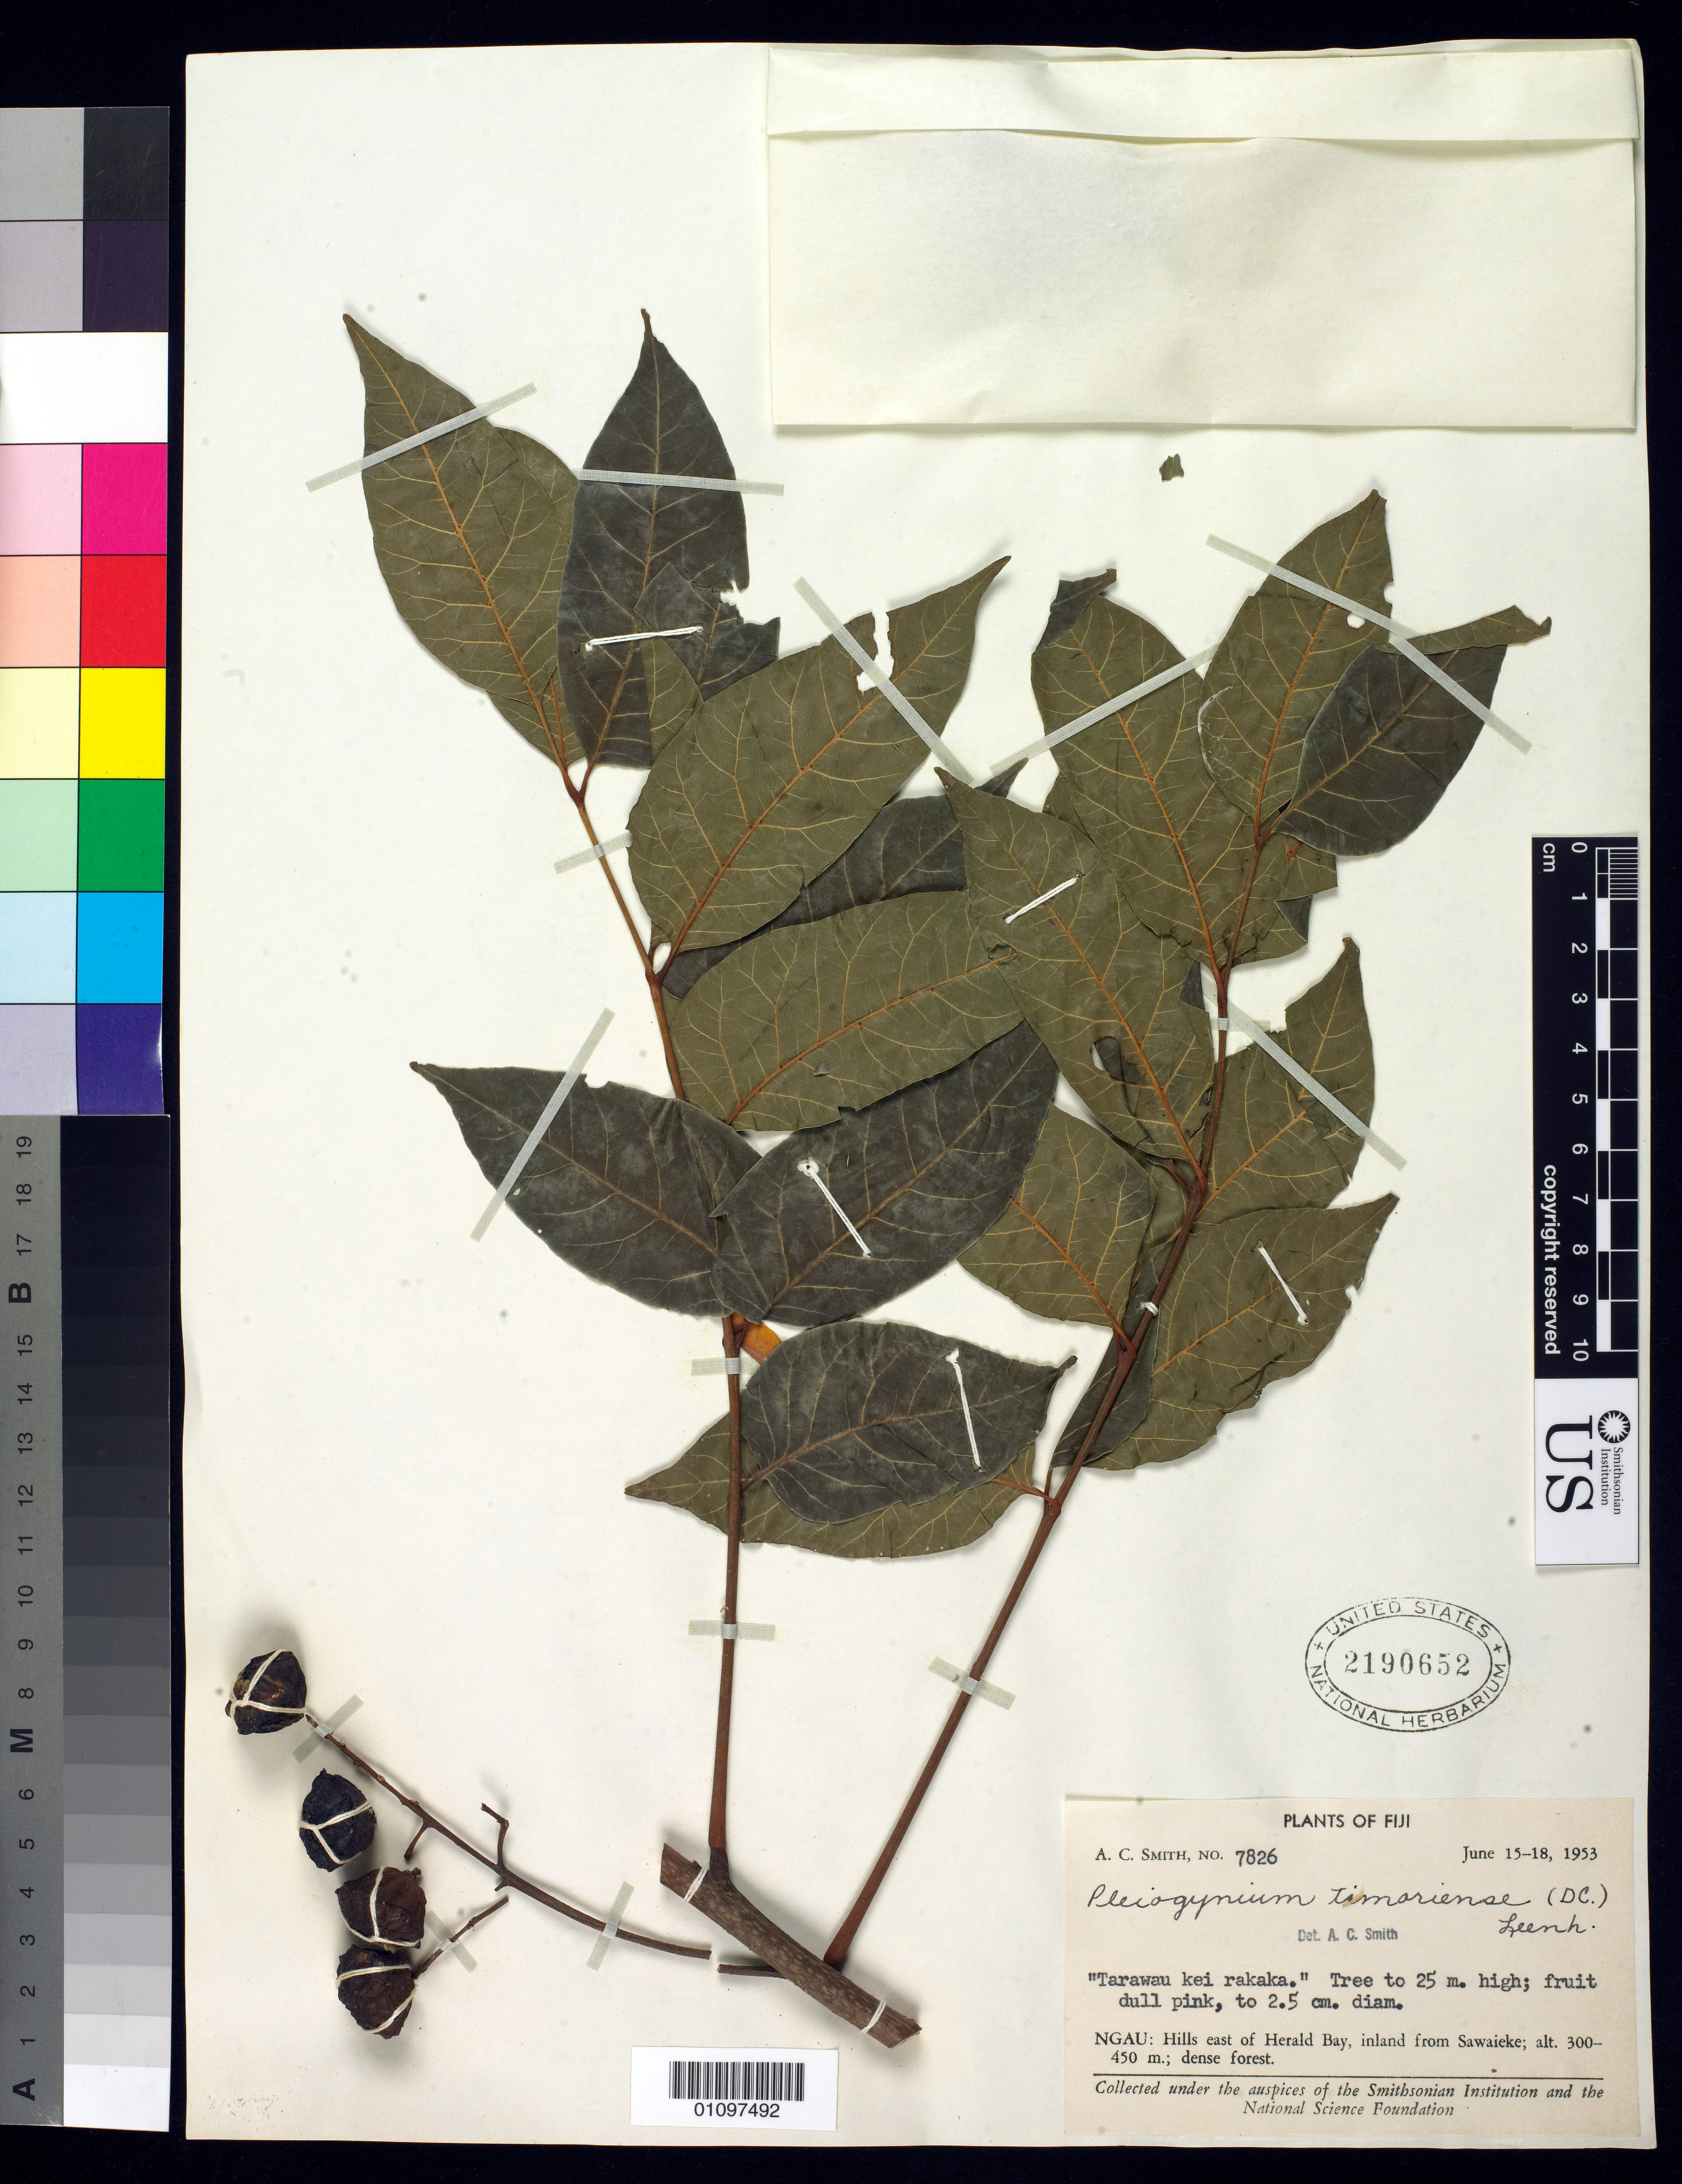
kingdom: Plantae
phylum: Tracheophyta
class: Magnoliopsida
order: Sapindales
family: Anacardiaceae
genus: Pleiogynium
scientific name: Pleiogynium timoriense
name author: (A. DC.) Leenh.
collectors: A. C. Smith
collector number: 7826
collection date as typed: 15 Jun 1953 to 18 Jun 1953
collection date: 1953-06-15/1953-06-18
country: Fiji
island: Gau [Ngau]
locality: Ngau: Hills east of Herald Bay, inland from Sawaieke.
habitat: Dense forest.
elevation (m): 300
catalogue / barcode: US 2190652